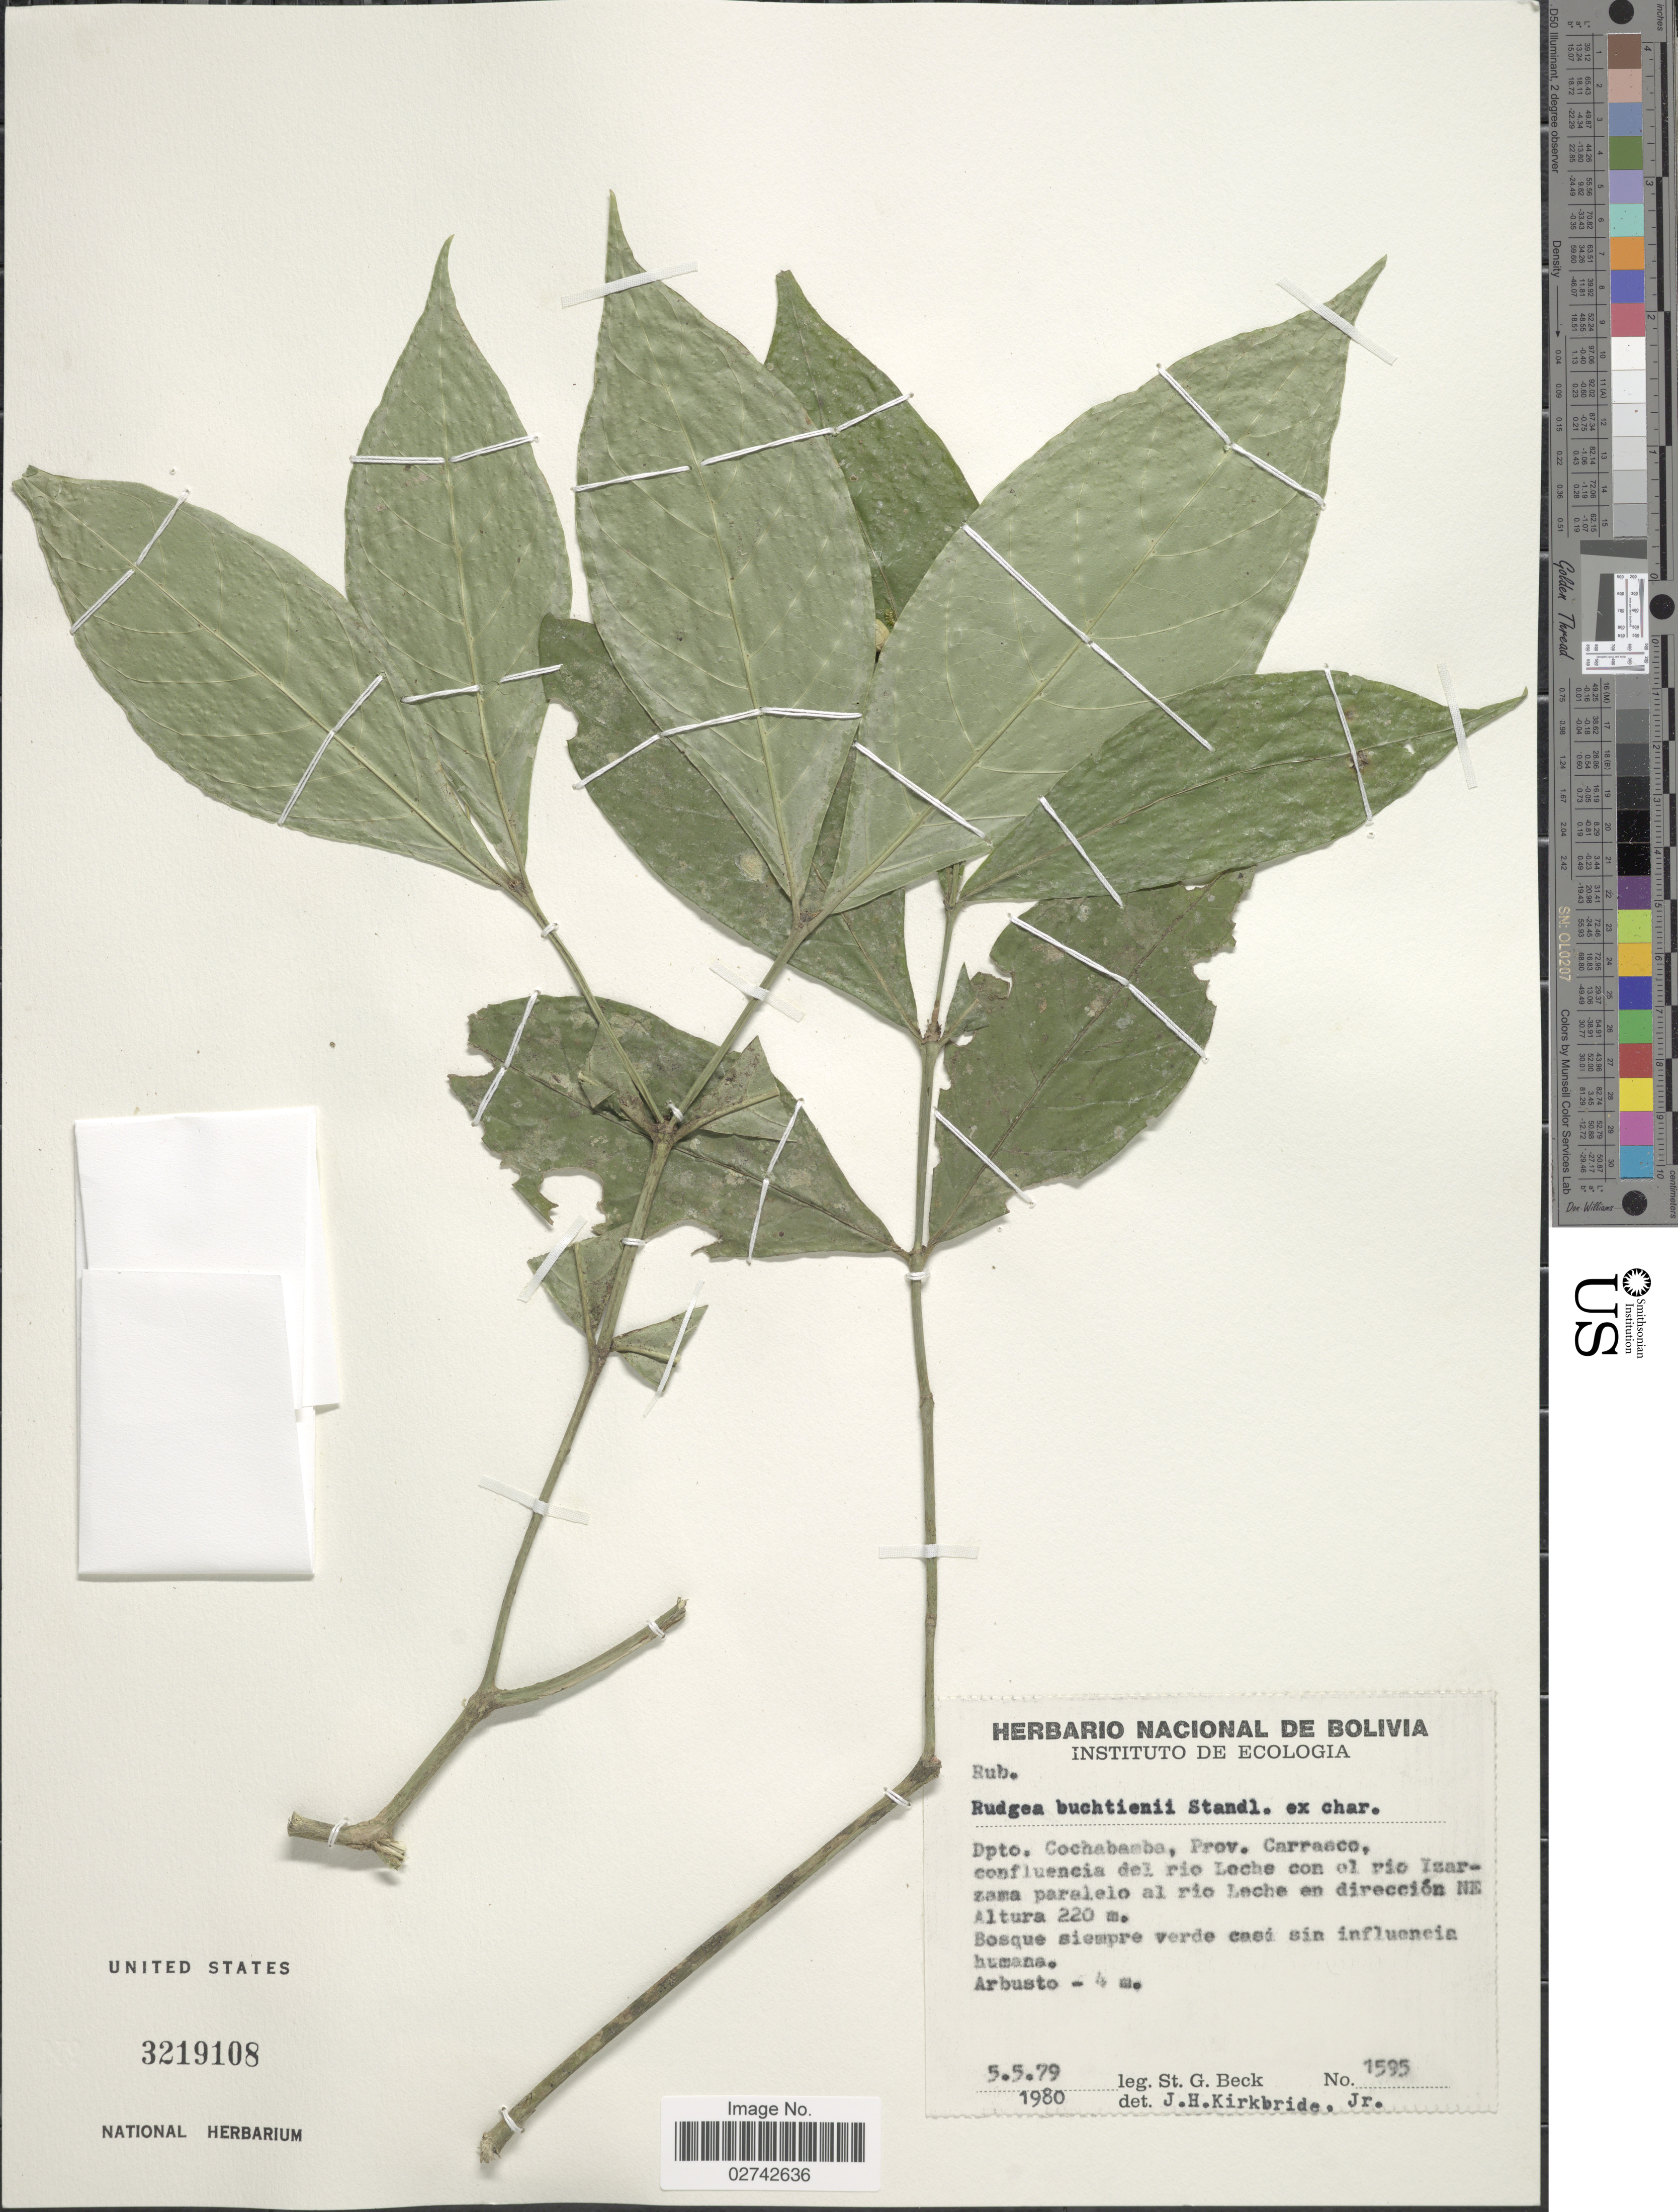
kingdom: Plantae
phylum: Tracheophyta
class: Magnoliopsida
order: Gentianales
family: Rubiaceae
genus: Rudgea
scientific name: Rudgea buchtienii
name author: Standl.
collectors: S. G. Beck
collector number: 1595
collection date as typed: Transcribed d/m/y: 5/5/79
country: Bolivia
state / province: Cochabamba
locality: Dpto. Cochabamba, Prov. Carrasco, confluencia del rio Loche con el rio Yzarzama paralelo al rio Leche en direccion NE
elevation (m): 220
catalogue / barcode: US 3219108